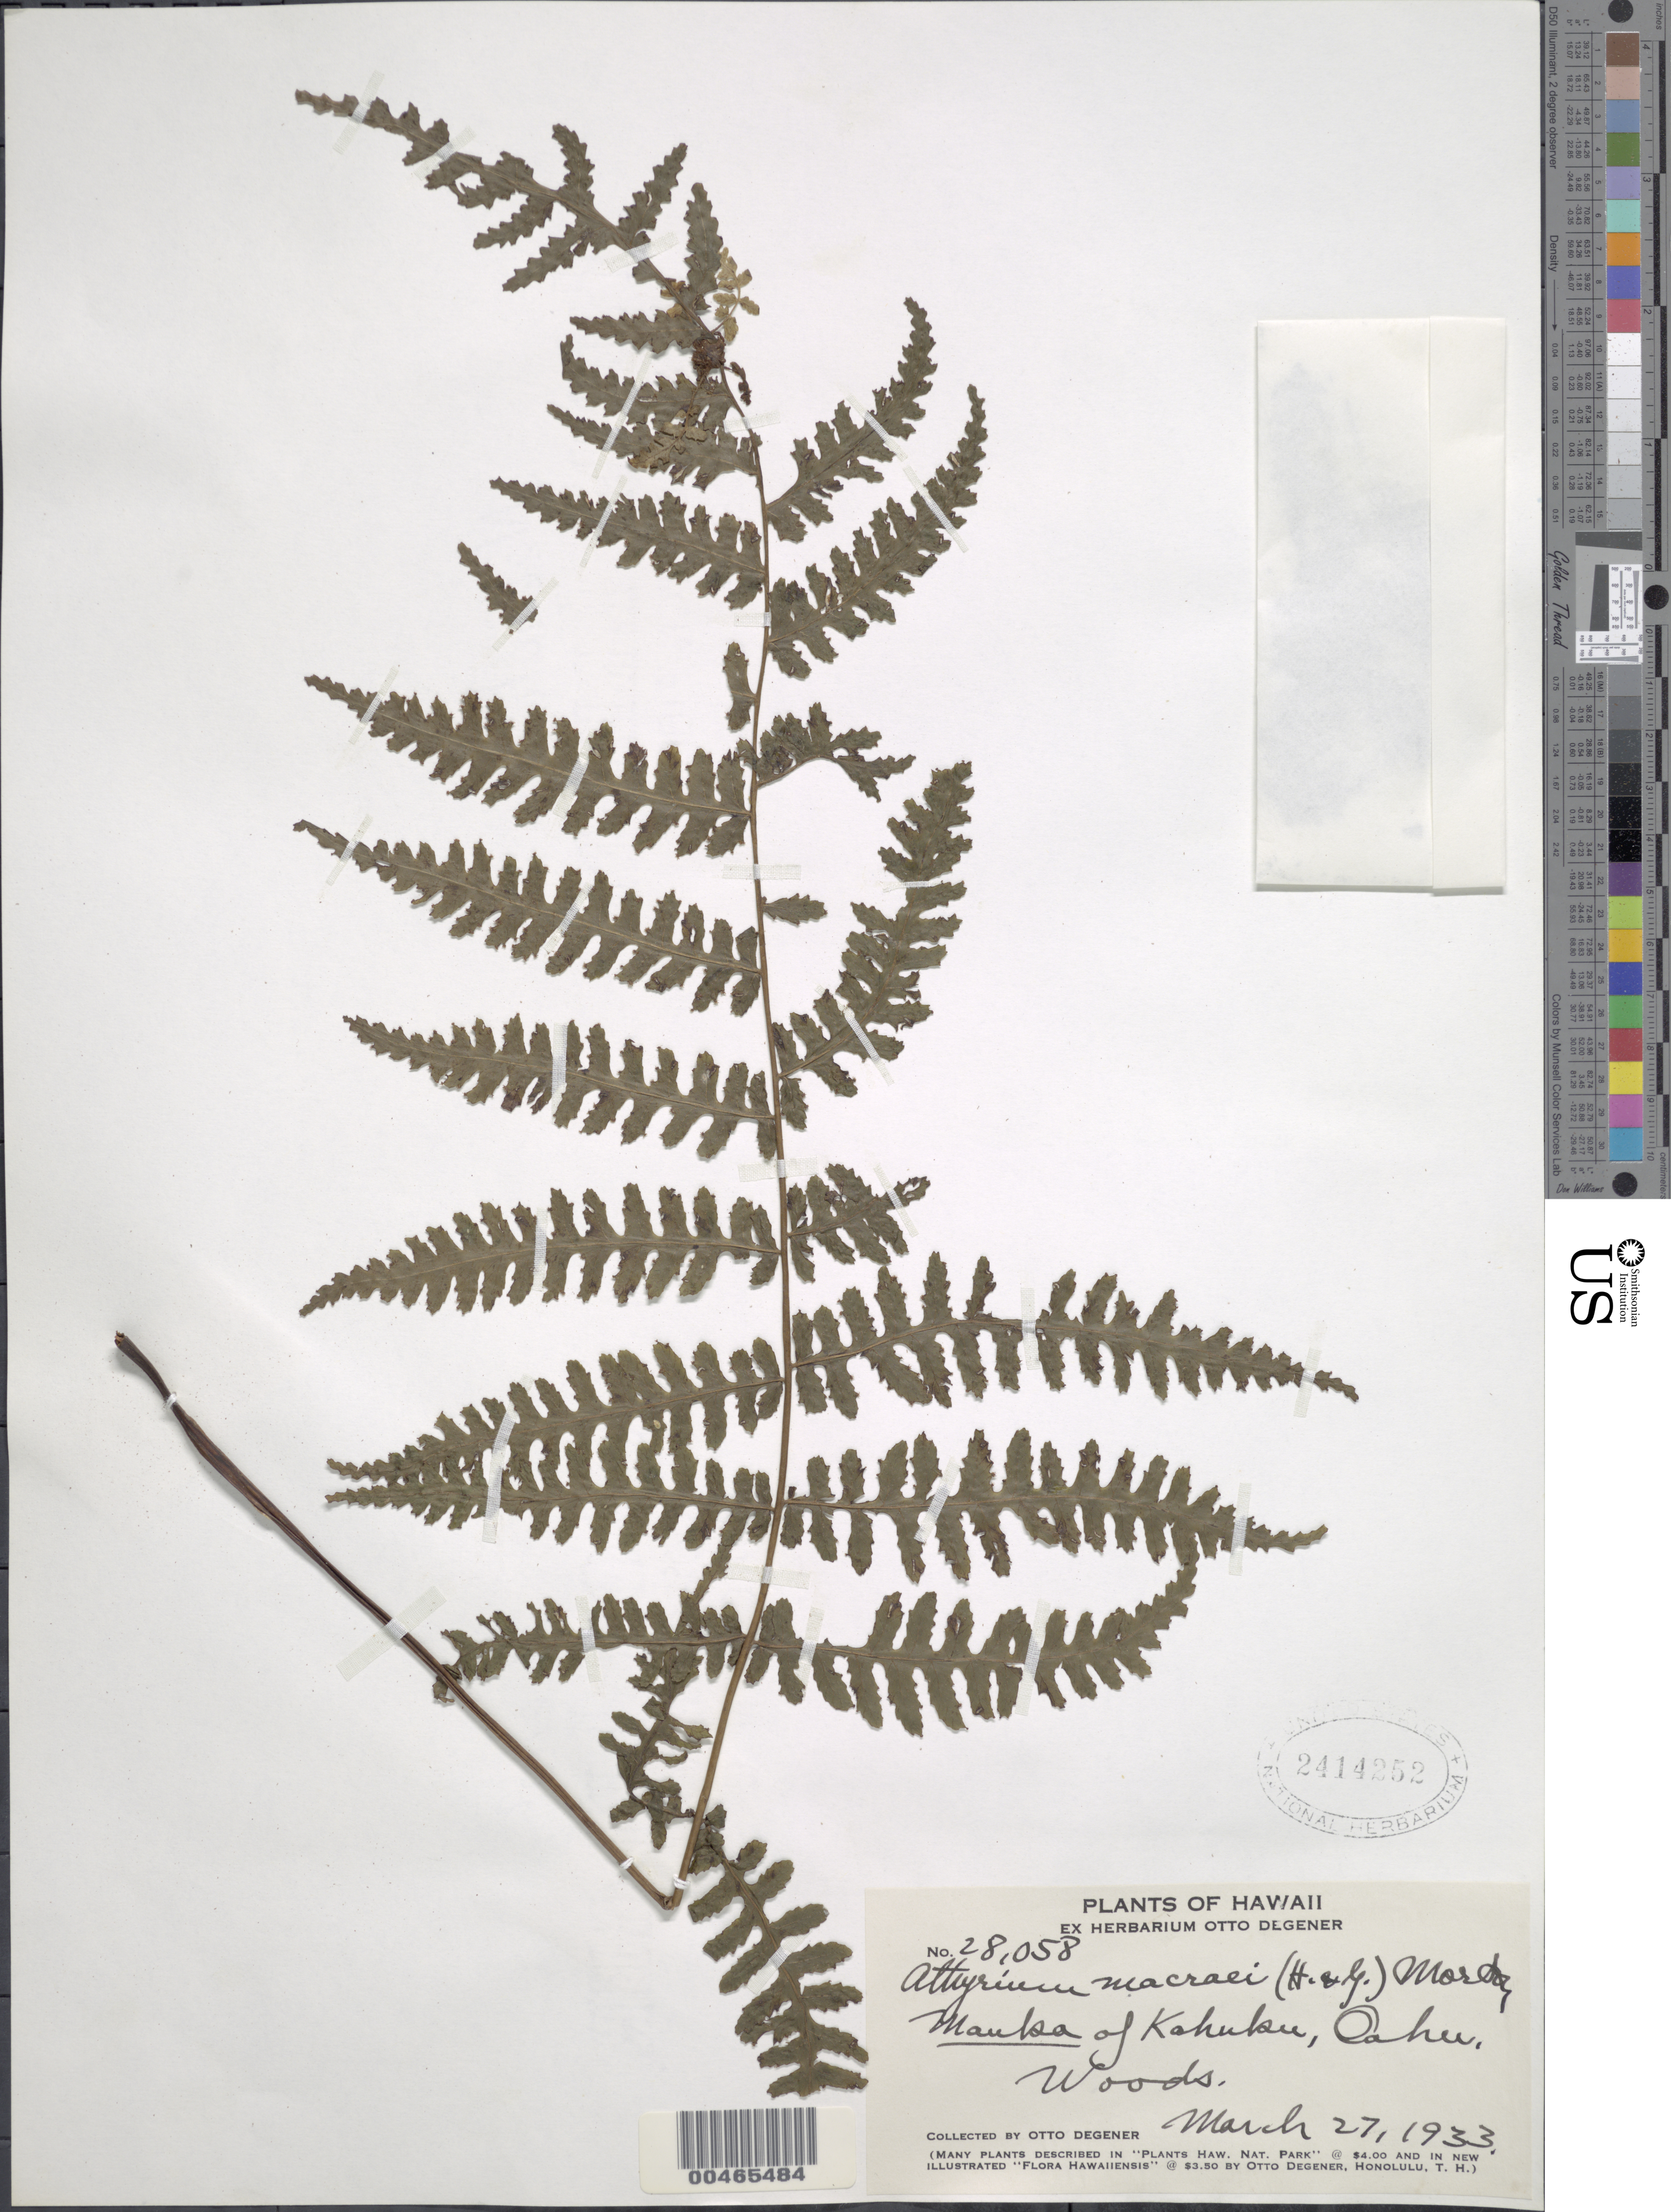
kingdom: Plantae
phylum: Tracheophyta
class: Polypodiopsida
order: Polypodiales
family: Athyriaceae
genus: Deparia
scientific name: Deparia prolifera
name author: (Kaulf.) Hook. & Grev.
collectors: O. Degener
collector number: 28058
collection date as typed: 27 Mar 1933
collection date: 1933-03-27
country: United States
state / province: Hawaii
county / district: Honolulu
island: Oahu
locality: Mauka of Kahuku, Oahu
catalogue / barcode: US 2414252